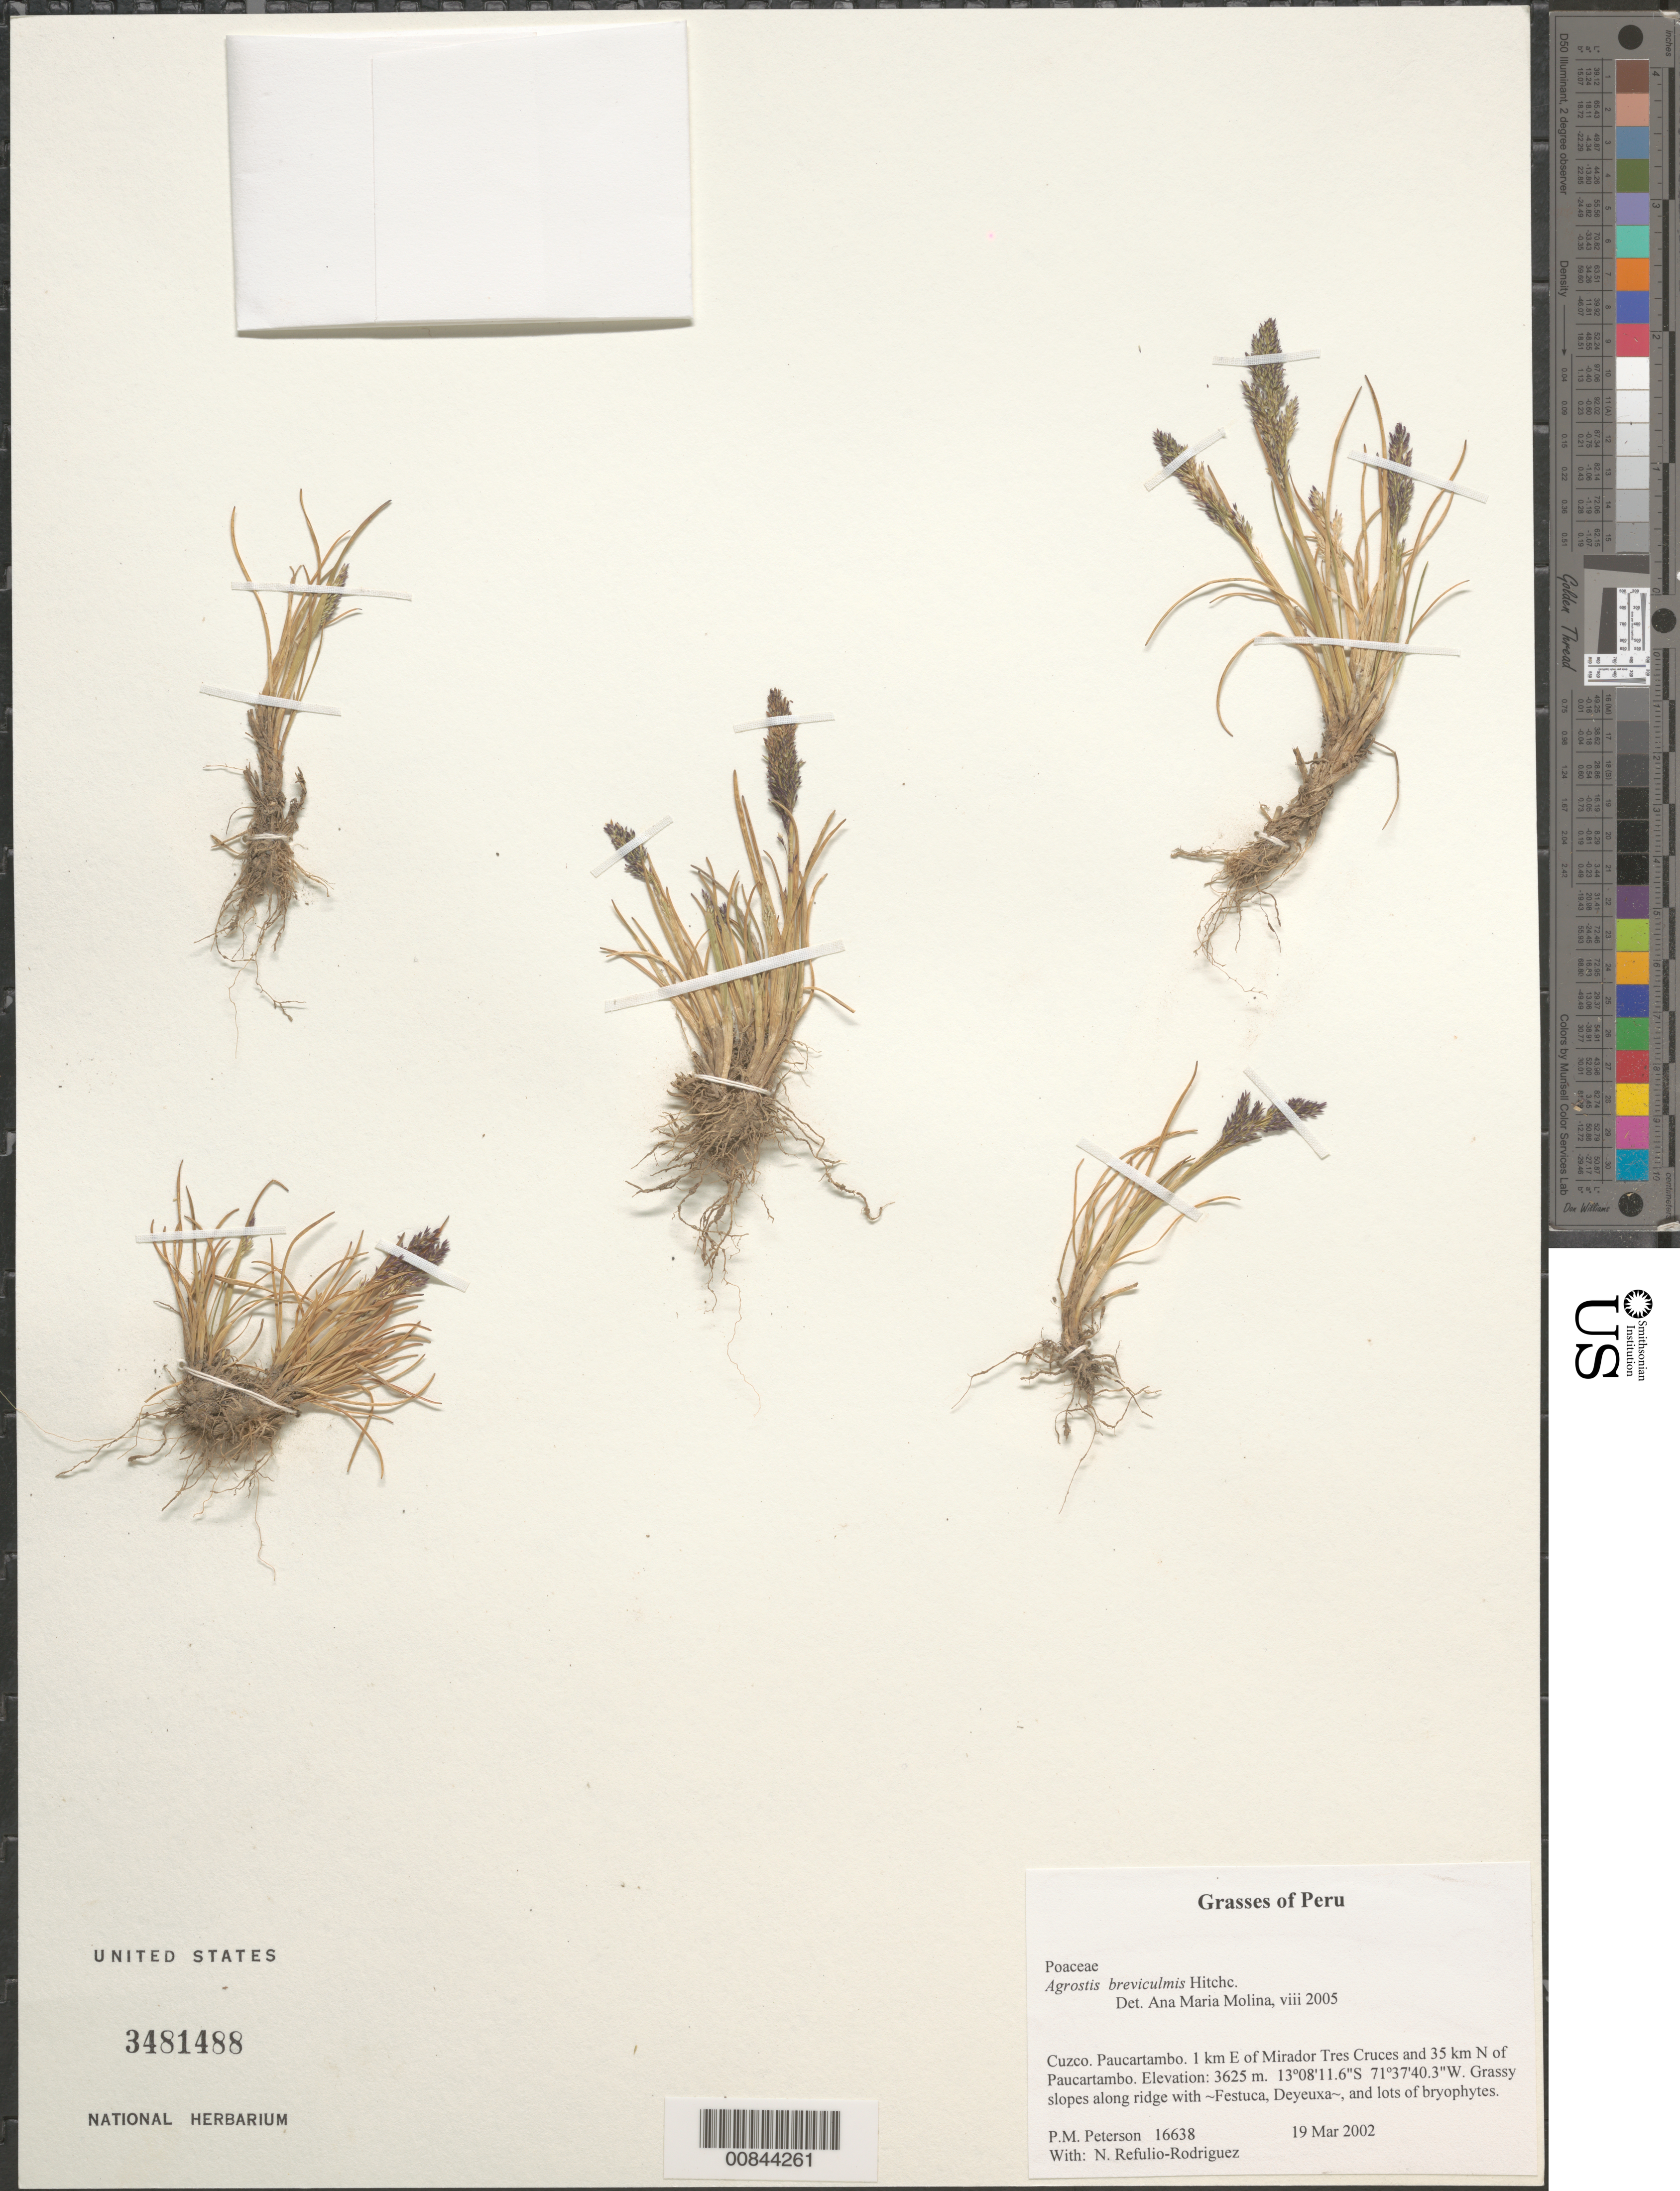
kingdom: Plantae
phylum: Tracheophyta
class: Liliopsida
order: Poales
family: Poaceae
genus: Agrostis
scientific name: Agrostis breviculmis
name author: Hitchc.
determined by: Molina, Ana M. de R.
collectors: P. M. Peterson & N. Refulio-Rodríguez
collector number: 16638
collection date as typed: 19 Mar 2002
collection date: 2002-03-19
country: Peru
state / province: Cusco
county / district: Paucartambo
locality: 1 km E of Mirador Tres Cruces and 35 km N of Paucartambo.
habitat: Grassy slopes along ridge with ~Festuca, Deyeuxa~, and lots of bryophytes.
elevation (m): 3625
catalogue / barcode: US 3481488